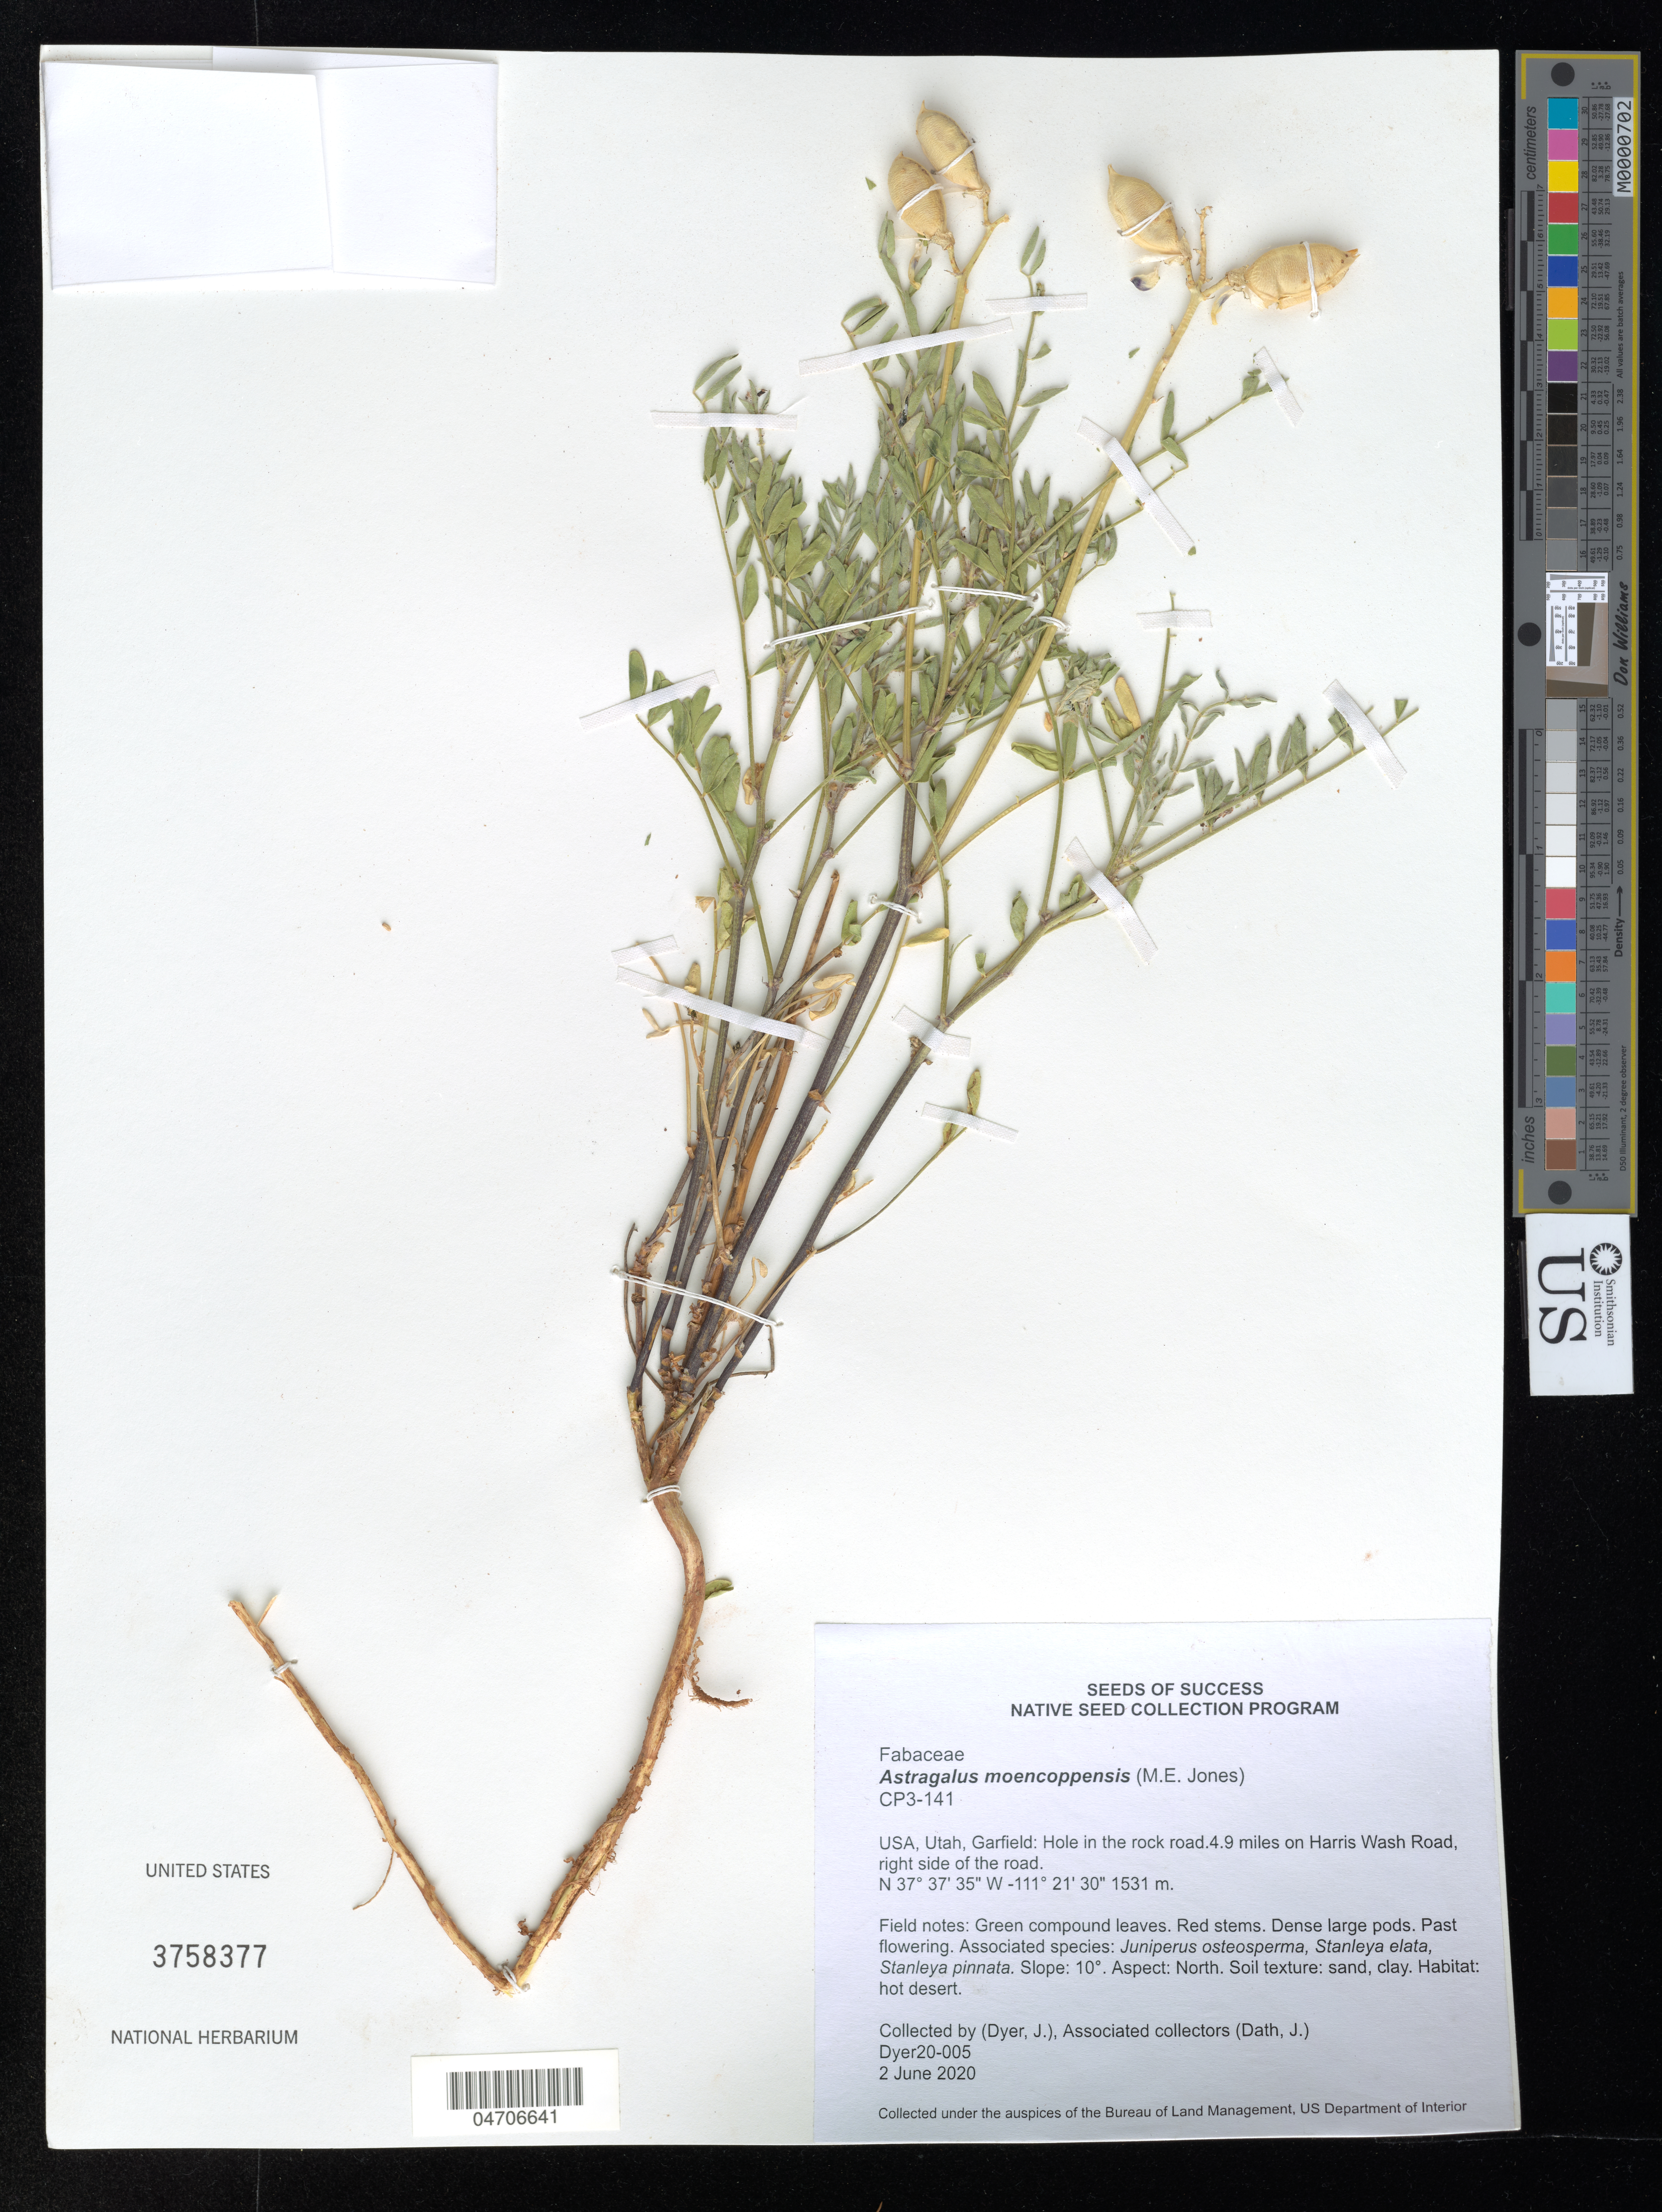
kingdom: Plantae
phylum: Tracheophyta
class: Magnoliopsida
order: Fabales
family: Fabaceae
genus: Astragalus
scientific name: Astragalus moencoppensis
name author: M.E. Jones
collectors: J. Dyer & B. Losee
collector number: Dyer20-005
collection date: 2020-06-02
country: United States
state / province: Utah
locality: Garfield: Hole in the rock road 4.9 miles on Harris Wash Road, right side of the road.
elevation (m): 1531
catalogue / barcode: US 3758377